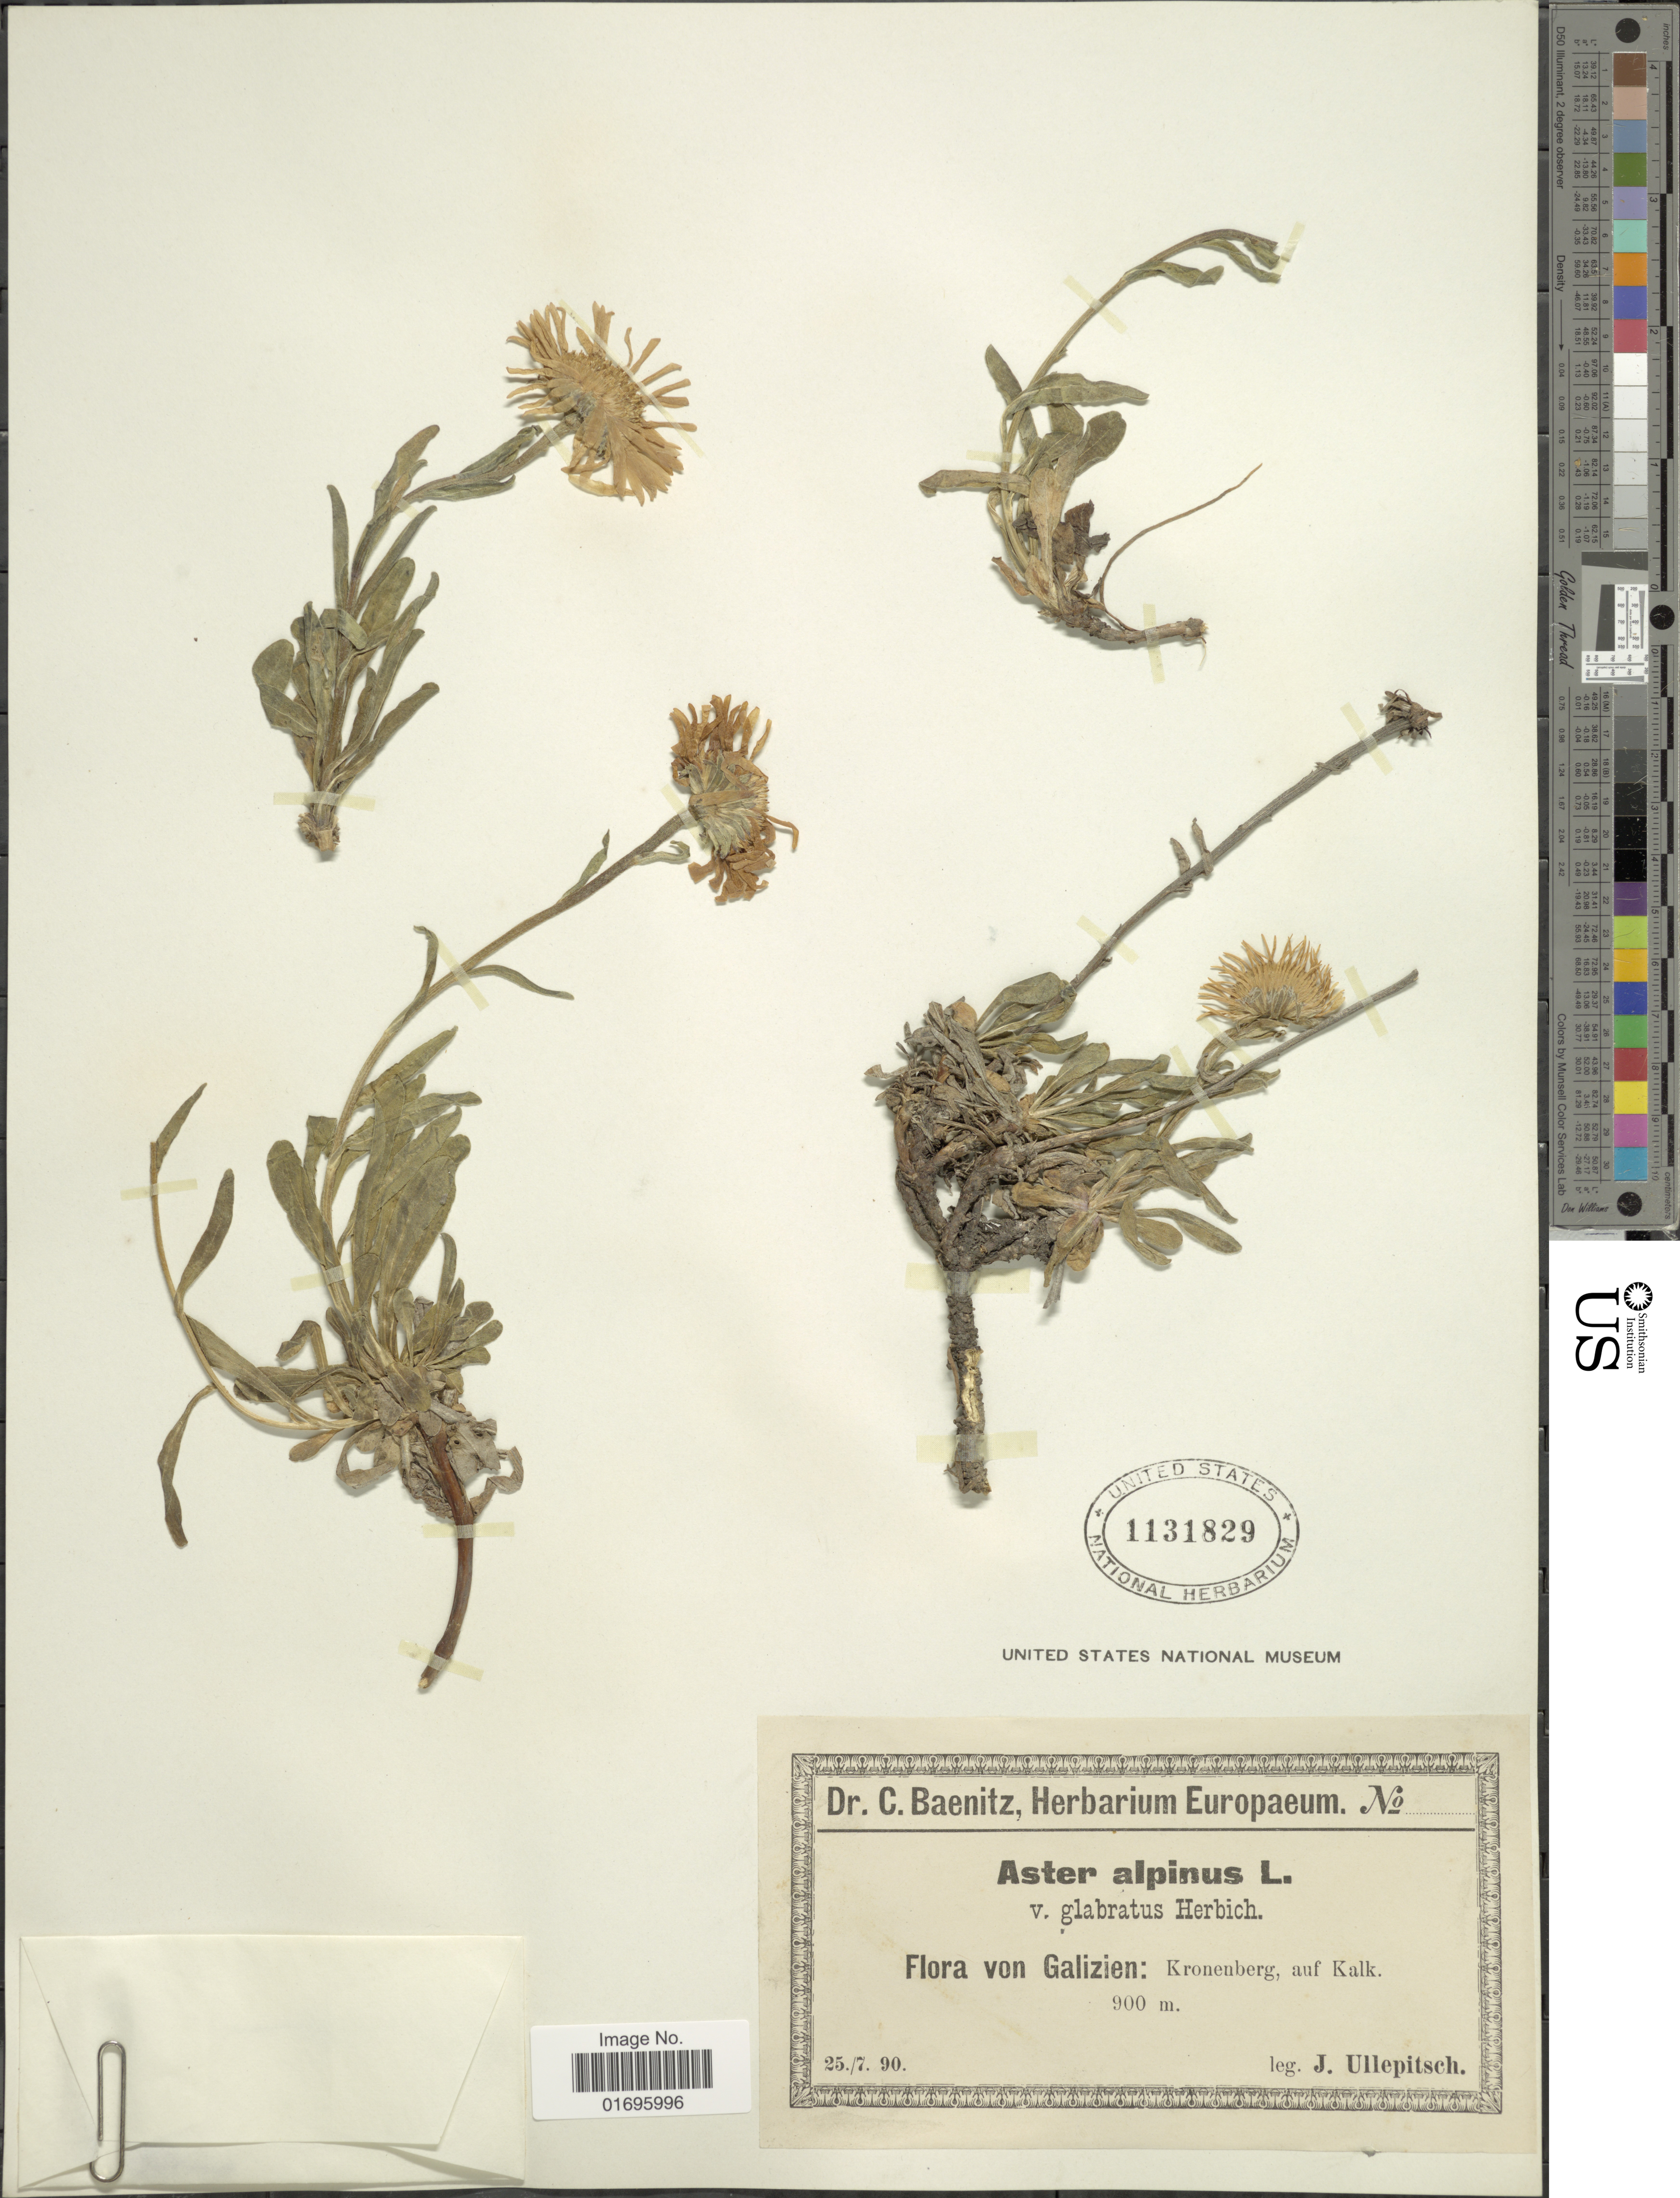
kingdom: Plantae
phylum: Tracheophyta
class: Magnoliopsida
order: Asterales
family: Asteraceae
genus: Aster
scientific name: Aster alpinus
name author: L.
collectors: J. Ullepitsch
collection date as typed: Transcribed d/m/y: 25/7/90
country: Germany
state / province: Nordrhein-Westfalen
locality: Galizien: Kronenberg, auf Kalk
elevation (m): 900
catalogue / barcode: US 1131829